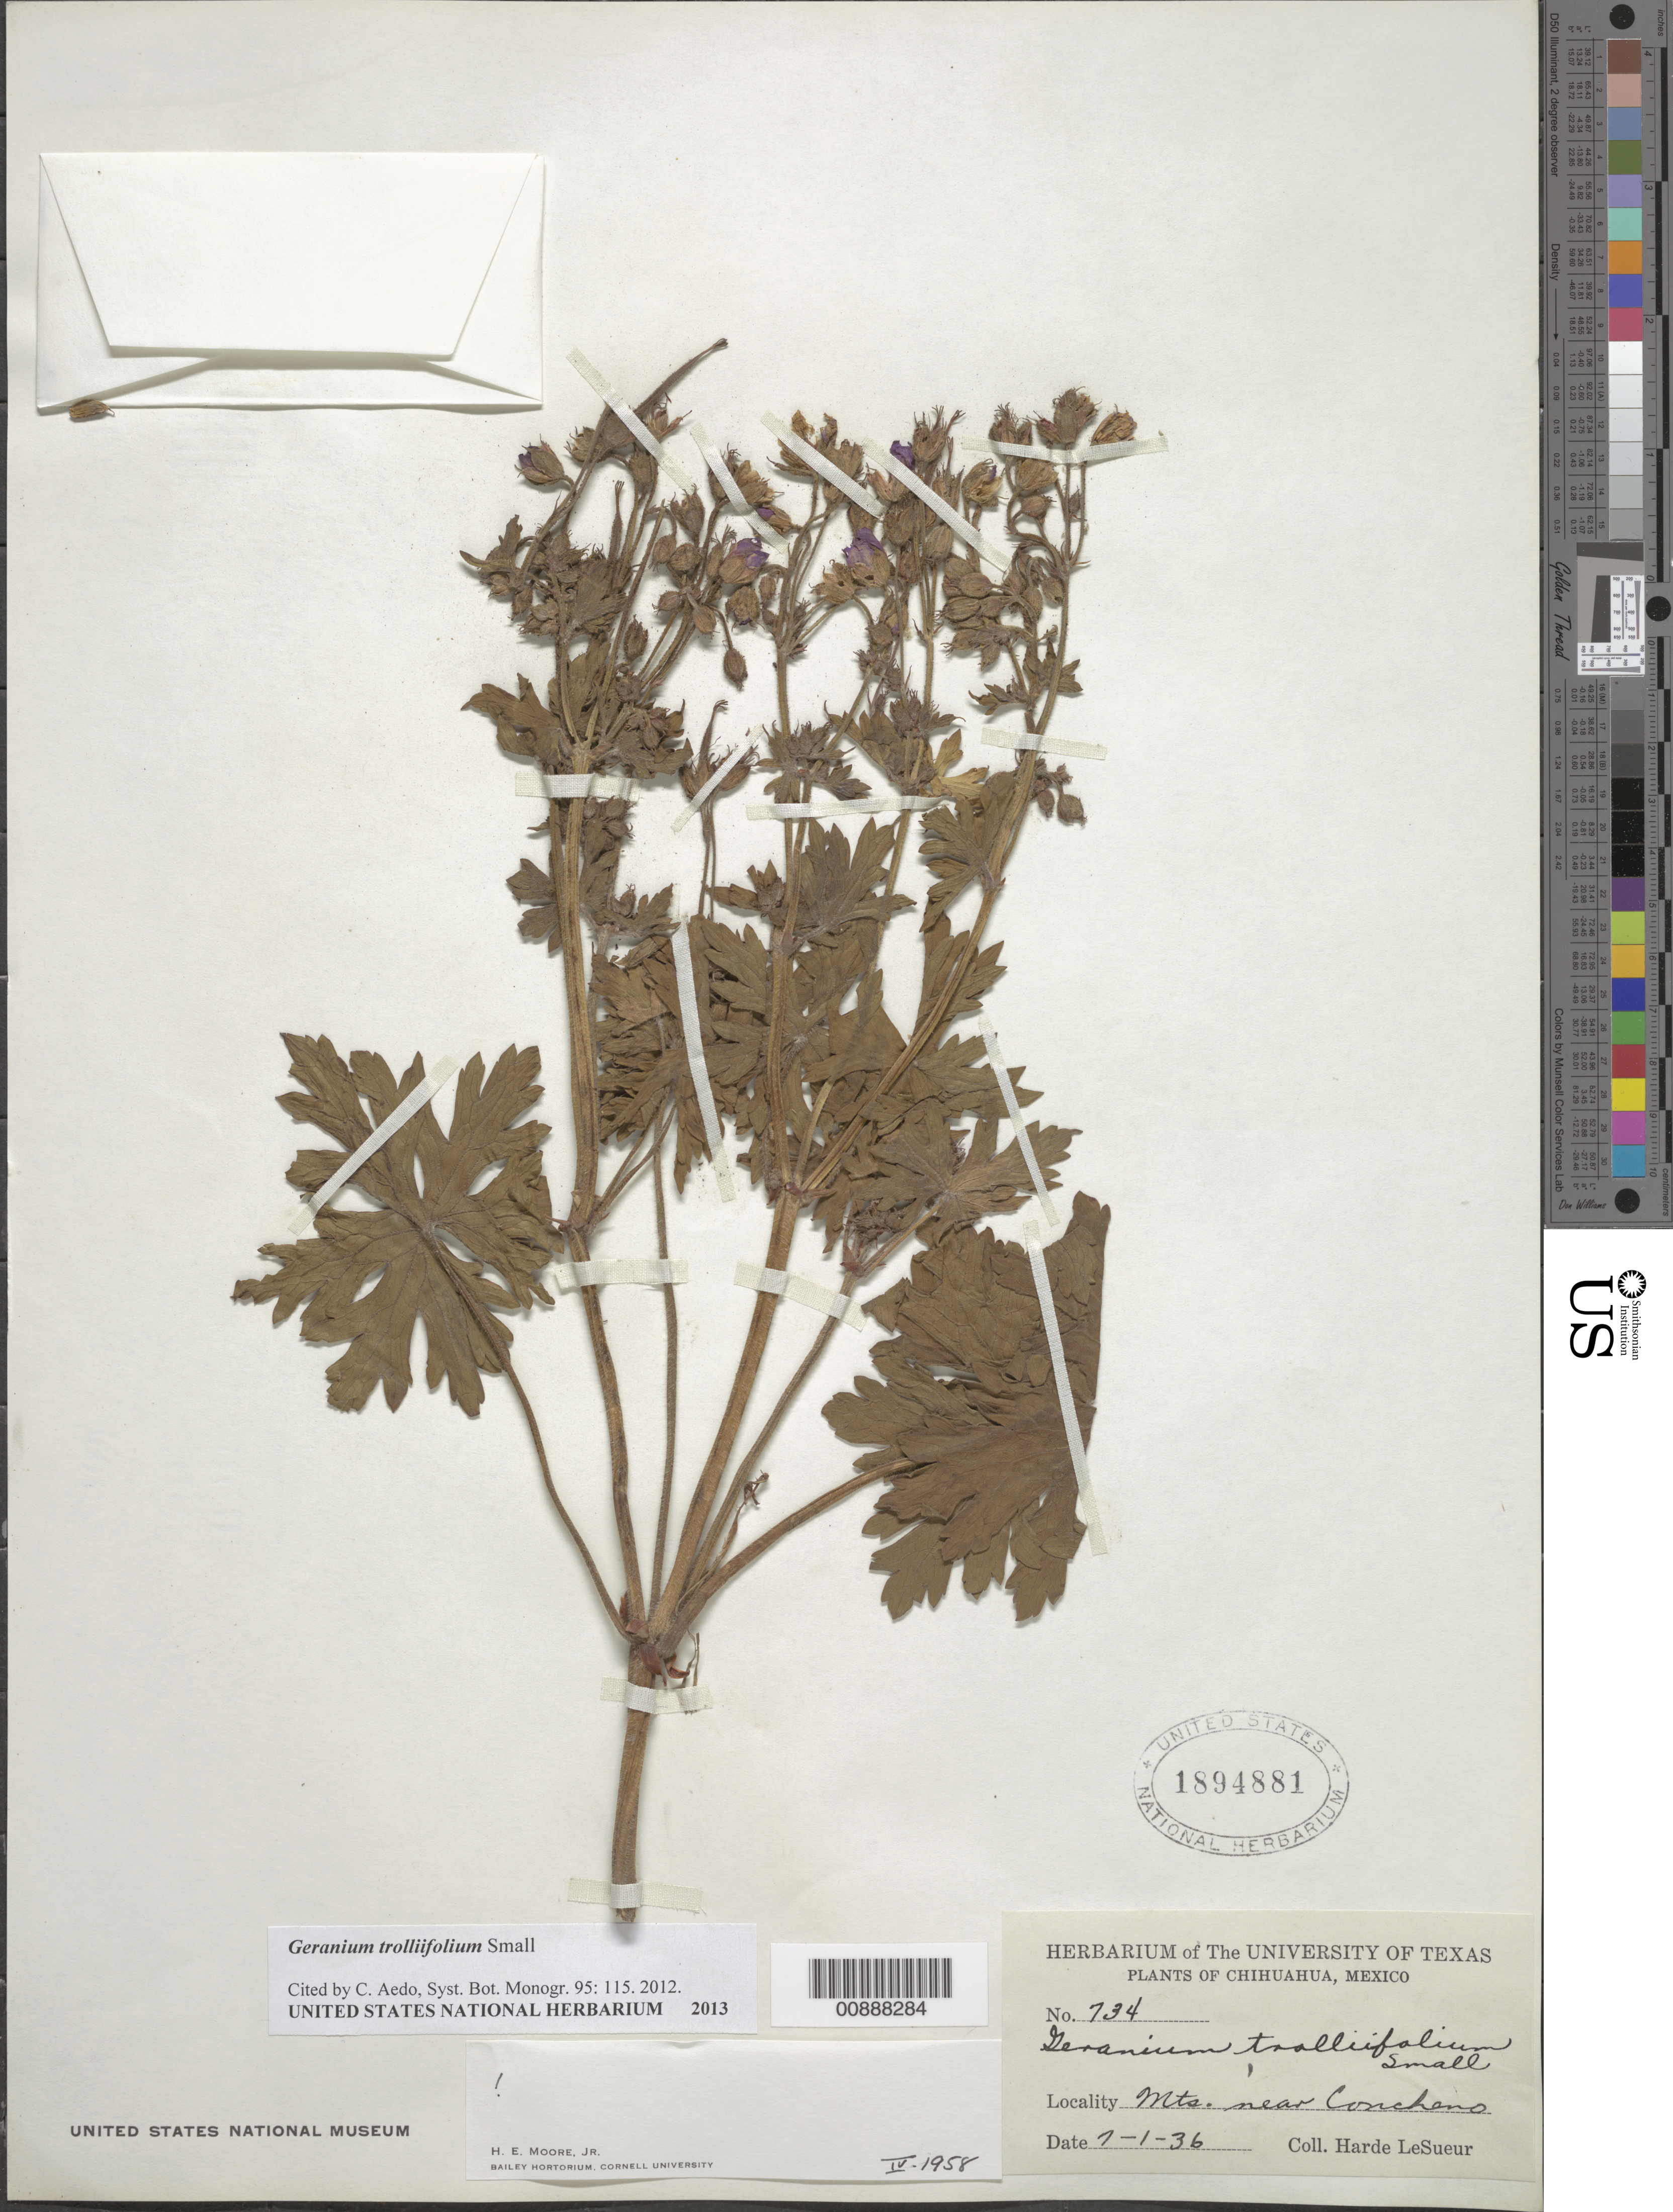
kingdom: Plantae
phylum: Tracheophyta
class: Magnoliopsida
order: Geraniales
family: Geraniaceae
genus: Geranium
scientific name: Geranium trolliifolium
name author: Small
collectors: D. H. LeSueur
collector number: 734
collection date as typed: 01 Jul 1936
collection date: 1936-07-01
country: Mexico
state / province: Chihuahua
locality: Mts. Near Concheño, Chihuahua.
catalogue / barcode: US 1894881